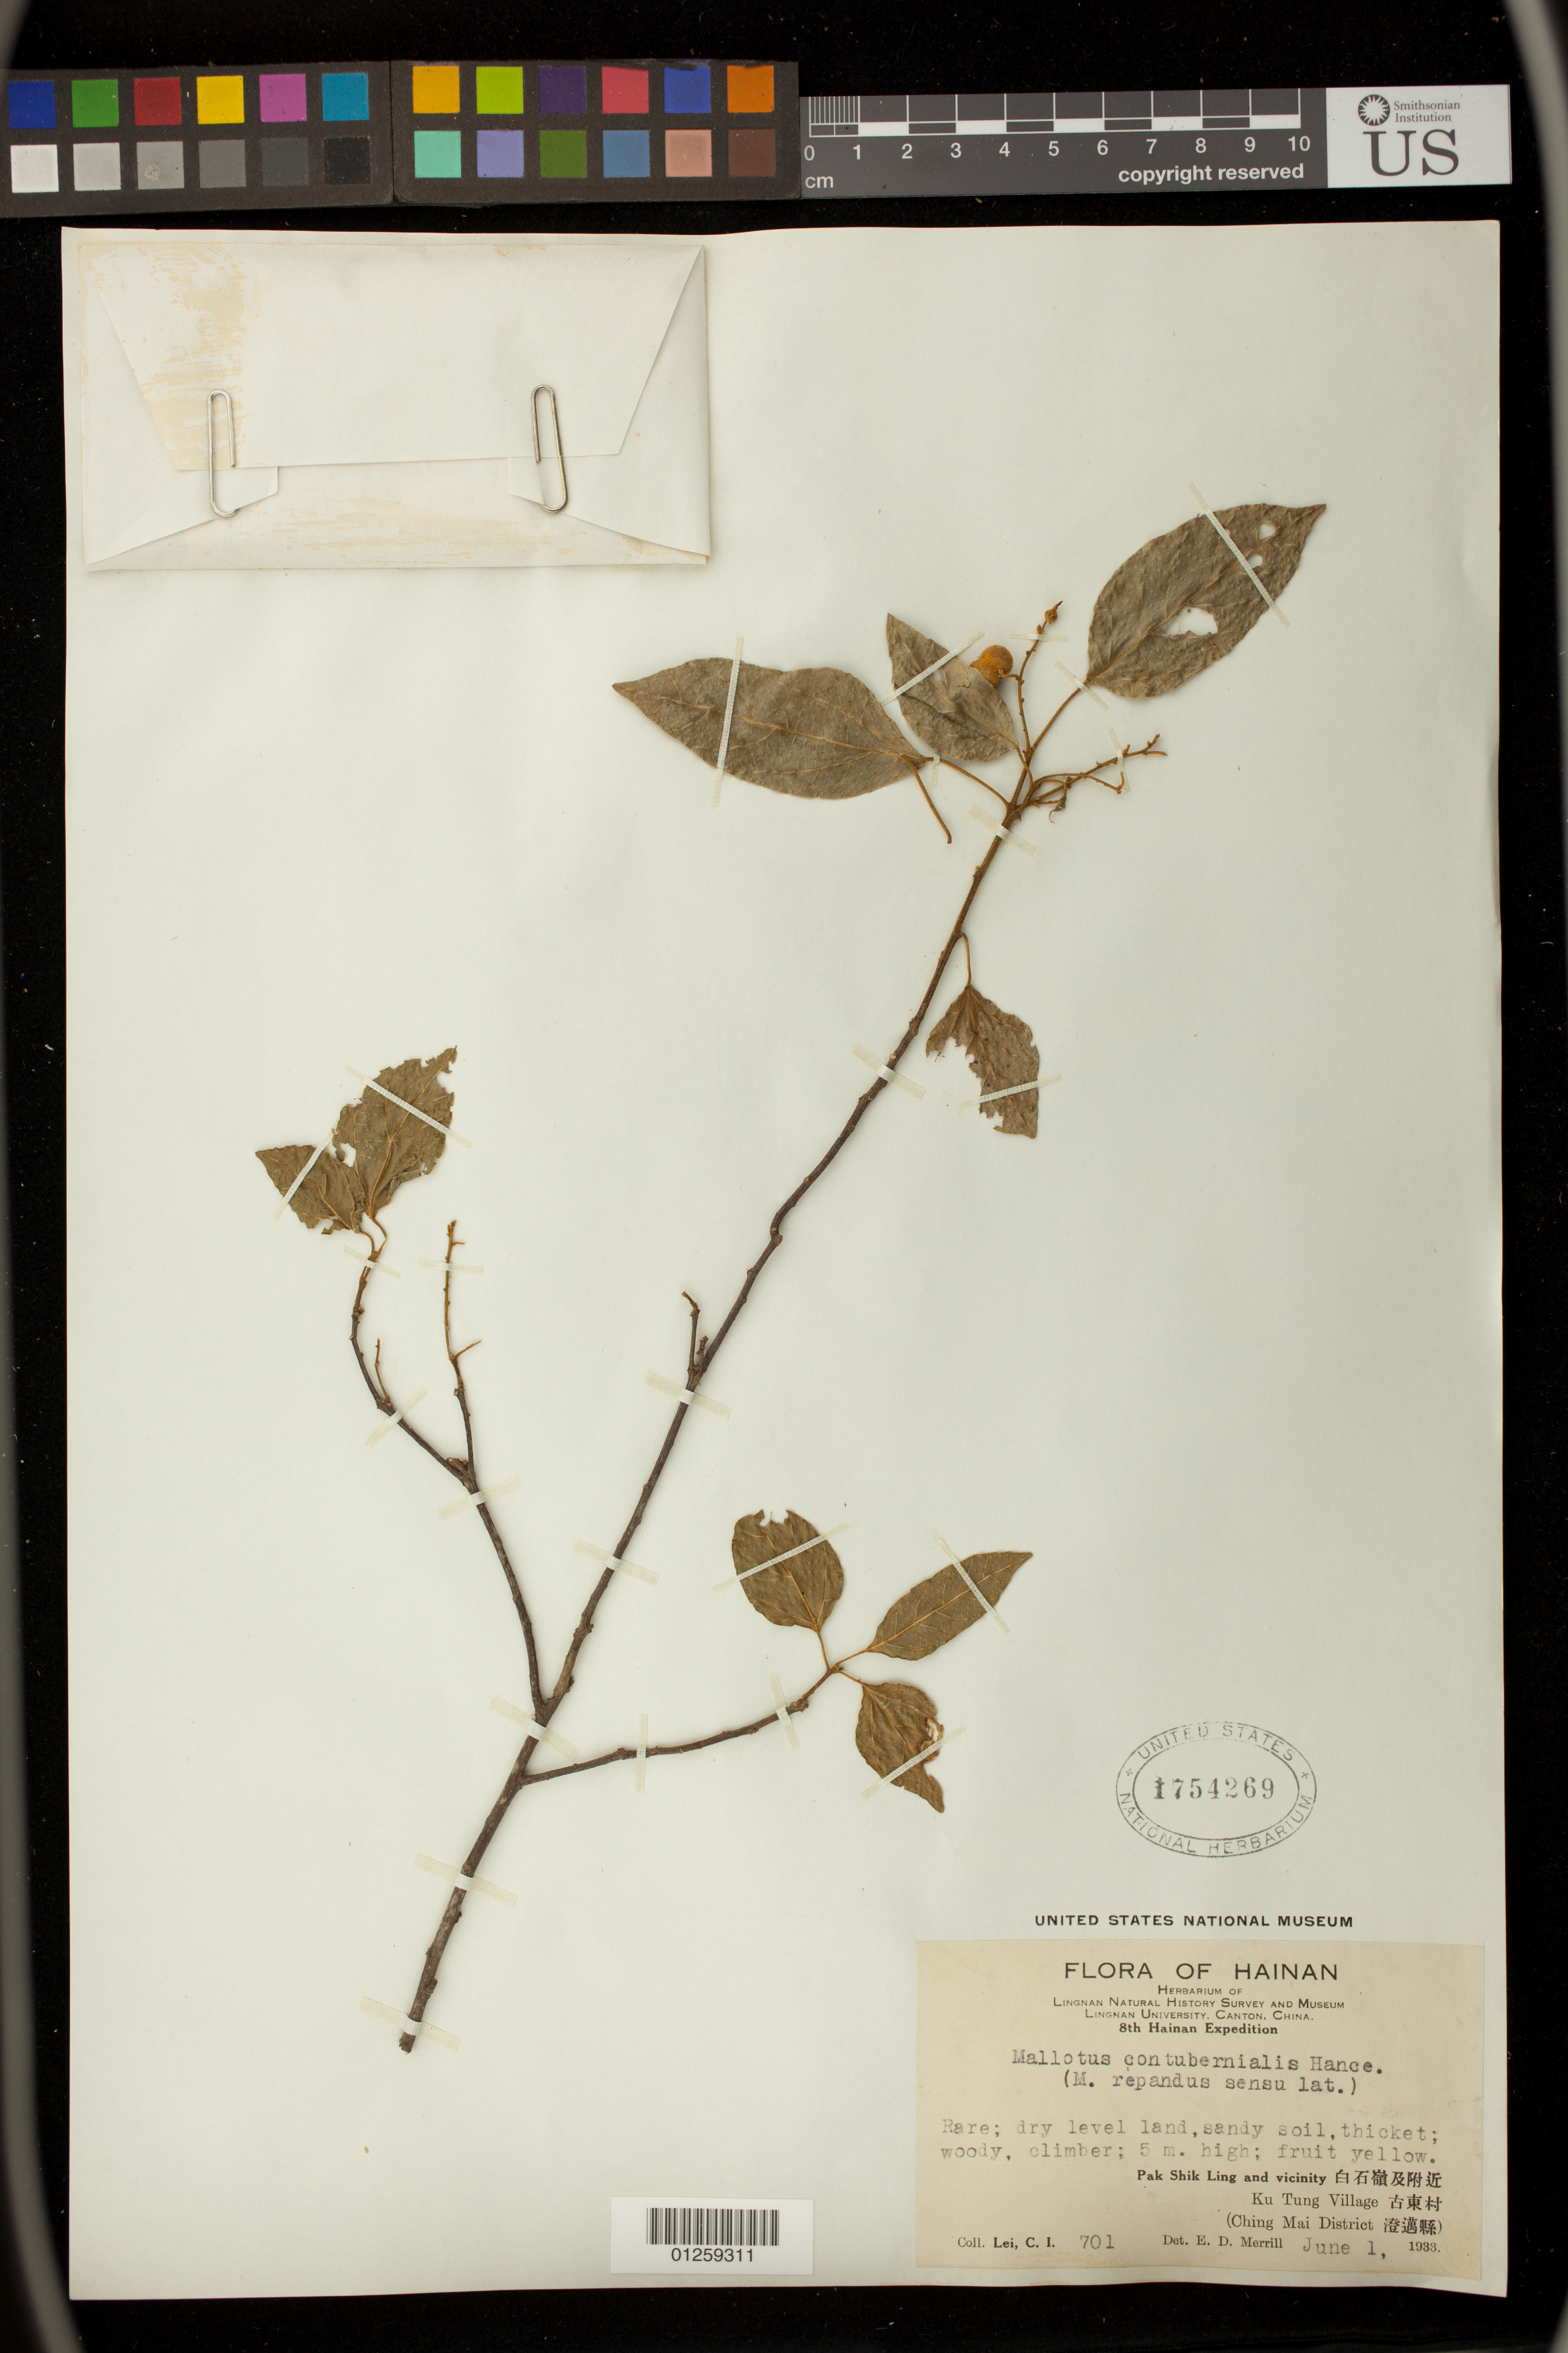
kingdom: Plantae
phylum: Tracheophyta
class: Magnoliopsida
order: Malpighiales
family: Euphorbiaceae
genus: Mallotus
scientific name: Mallotus repandus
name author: (Rottler) Müll. Arg.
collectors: C. I. Lei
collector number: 701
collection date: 1933-06-01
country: China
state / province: Hainan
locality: Pak Shik Ling and vicinity; Ku Tung Village; Ching Mai District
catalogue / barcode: US 1754269